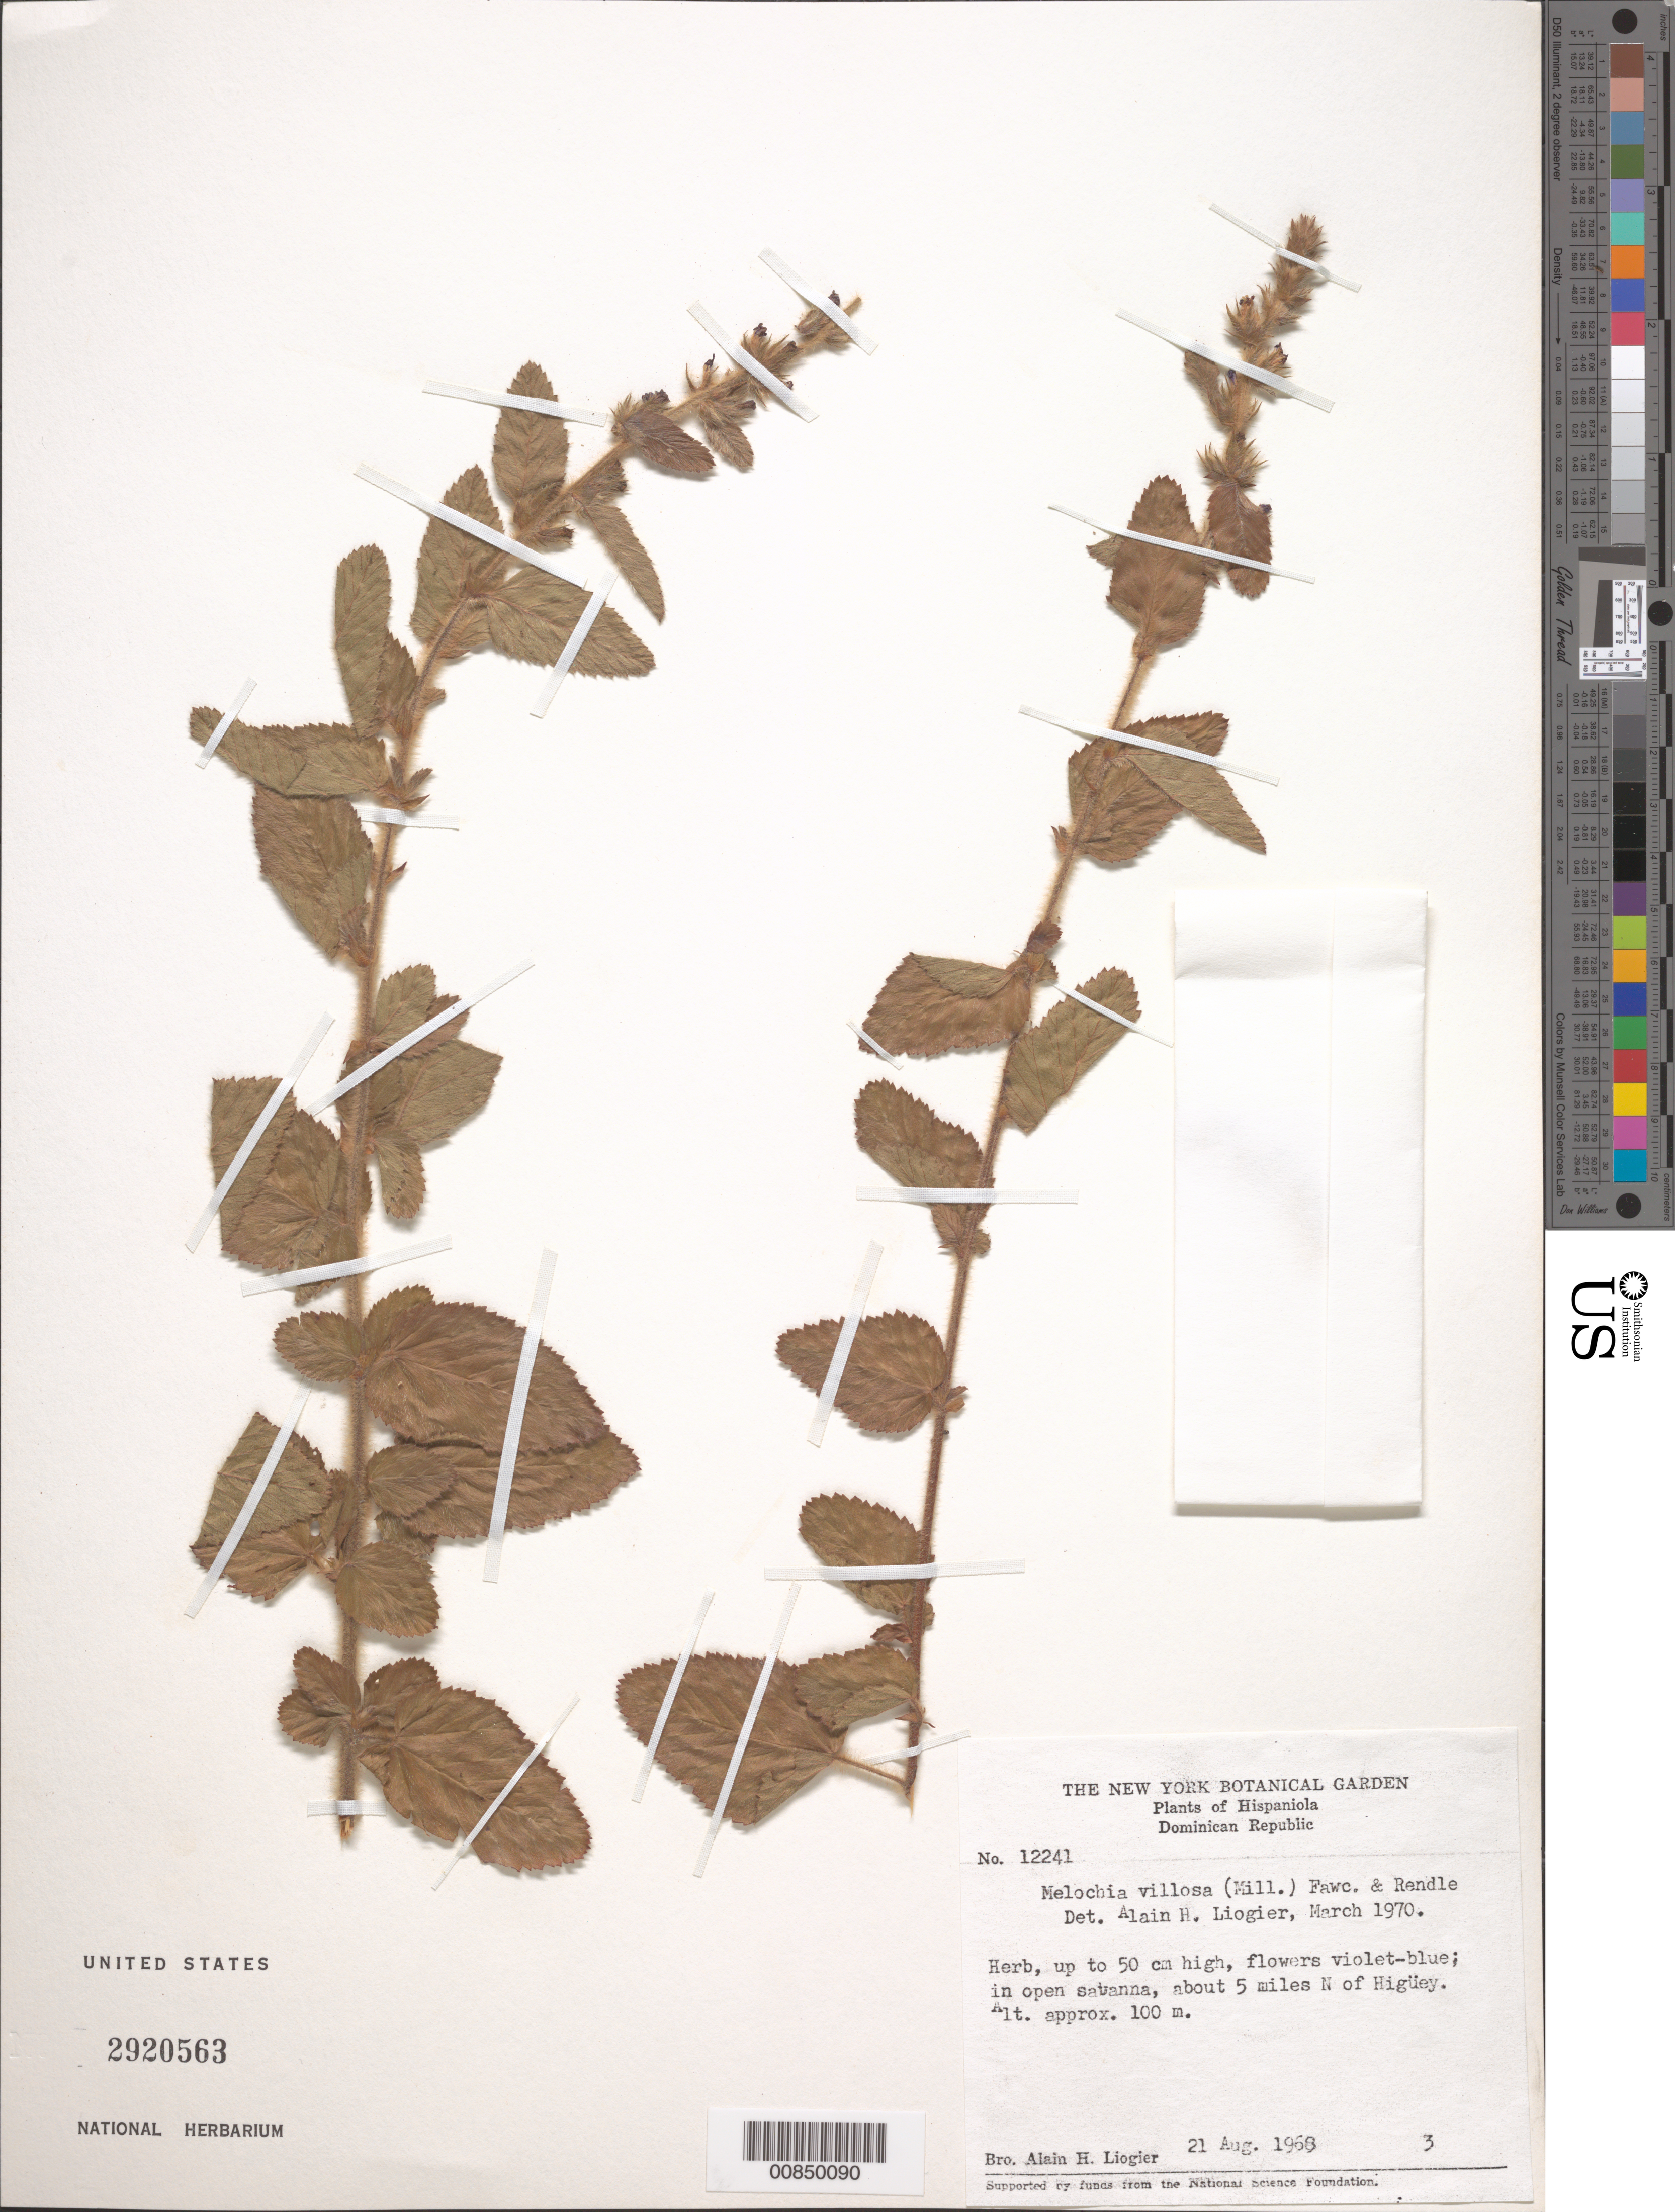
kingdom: Plantae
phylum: Tracheophyta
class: Magnoliopsida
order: Malvales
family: Malvaceae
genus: Melochia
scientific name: Melochia spicata var. spicata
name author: (L.) Fryxell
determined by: Dorr, L. J., (BOT), Smithsonian Institution - National Museum of Natural History (UNITED STATES)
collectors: A. H. Liogier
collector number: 12241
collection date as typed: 21 Aug 1968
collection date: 1968-08-21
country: Dominican Republic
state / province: El Seibo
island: Hispaniola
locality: About 5 miles N of Higüey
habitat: In open savanna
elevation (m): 100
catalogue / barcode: US 2920563